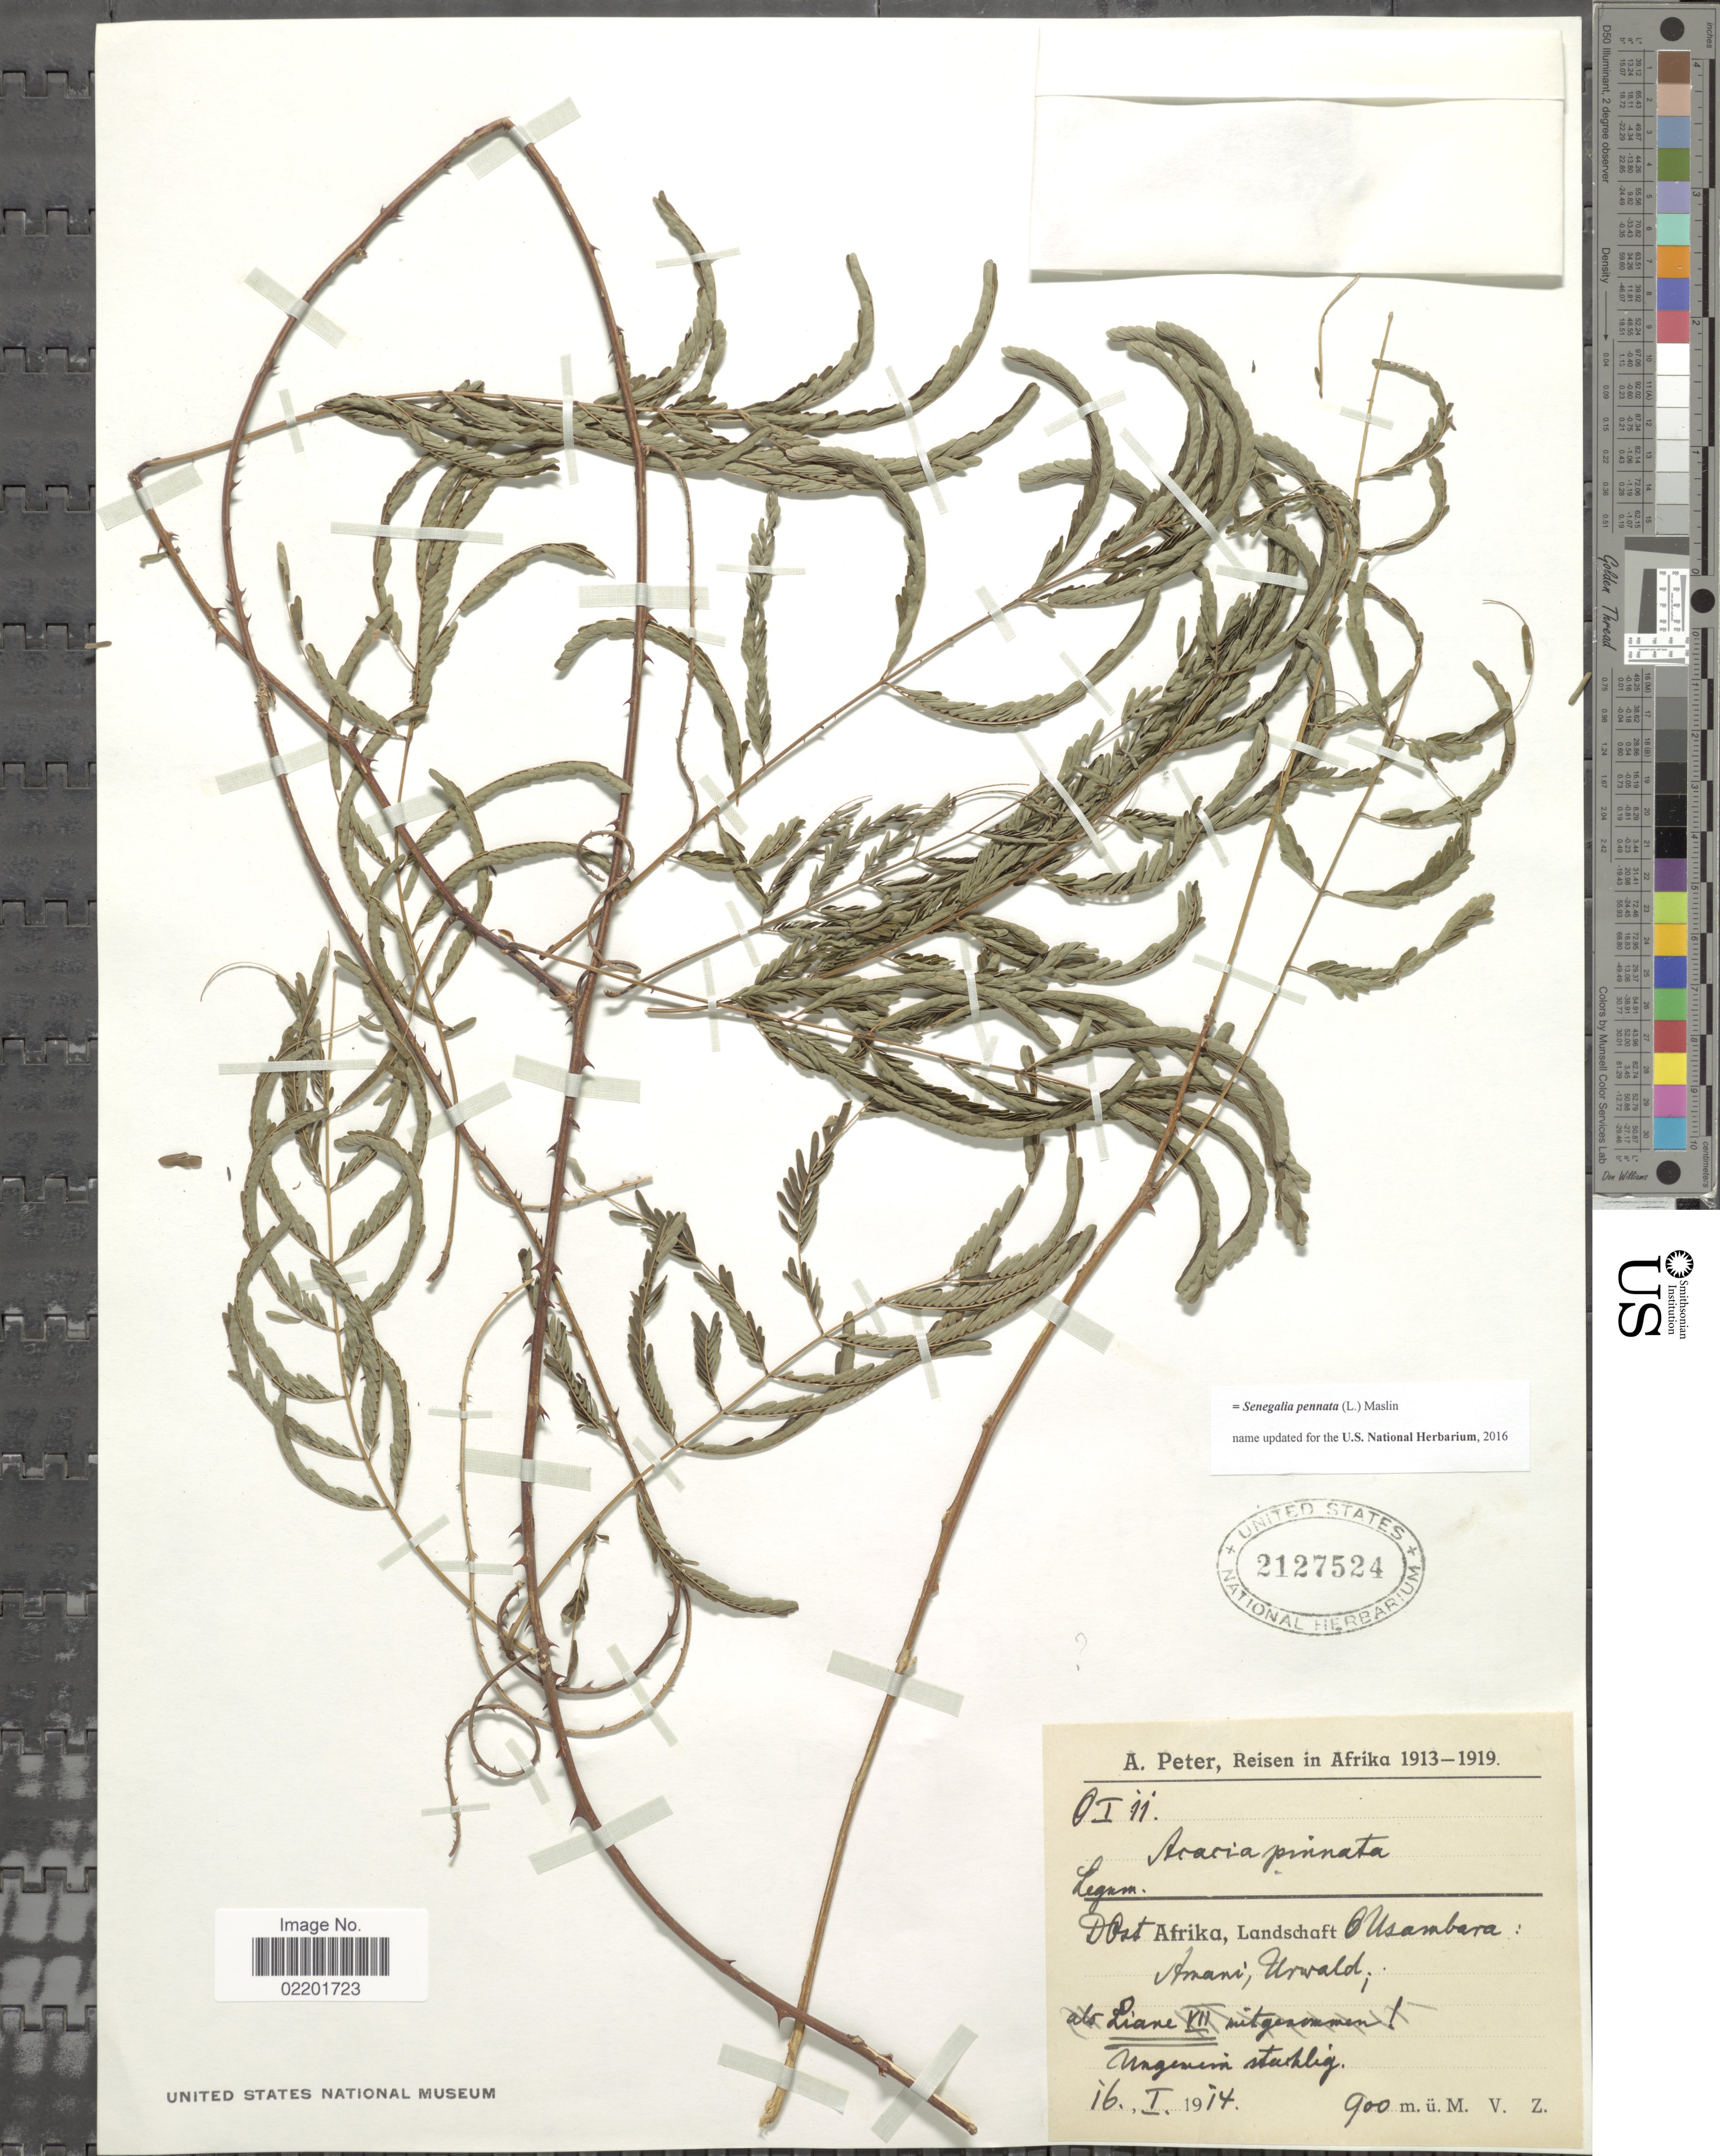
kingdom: Plantae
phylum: Tracheophyta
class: Magnoliopsida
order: Fabales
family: Fabaceae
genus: Senegalia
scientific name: Senegalia pennata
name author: (L.) Maslin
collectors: A. Peter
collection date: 1914-01-16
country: Tanzania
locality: D. Ost. Afrika, O. Usambara: Amani, Urwald.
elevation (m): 900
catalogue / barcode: US 2127524